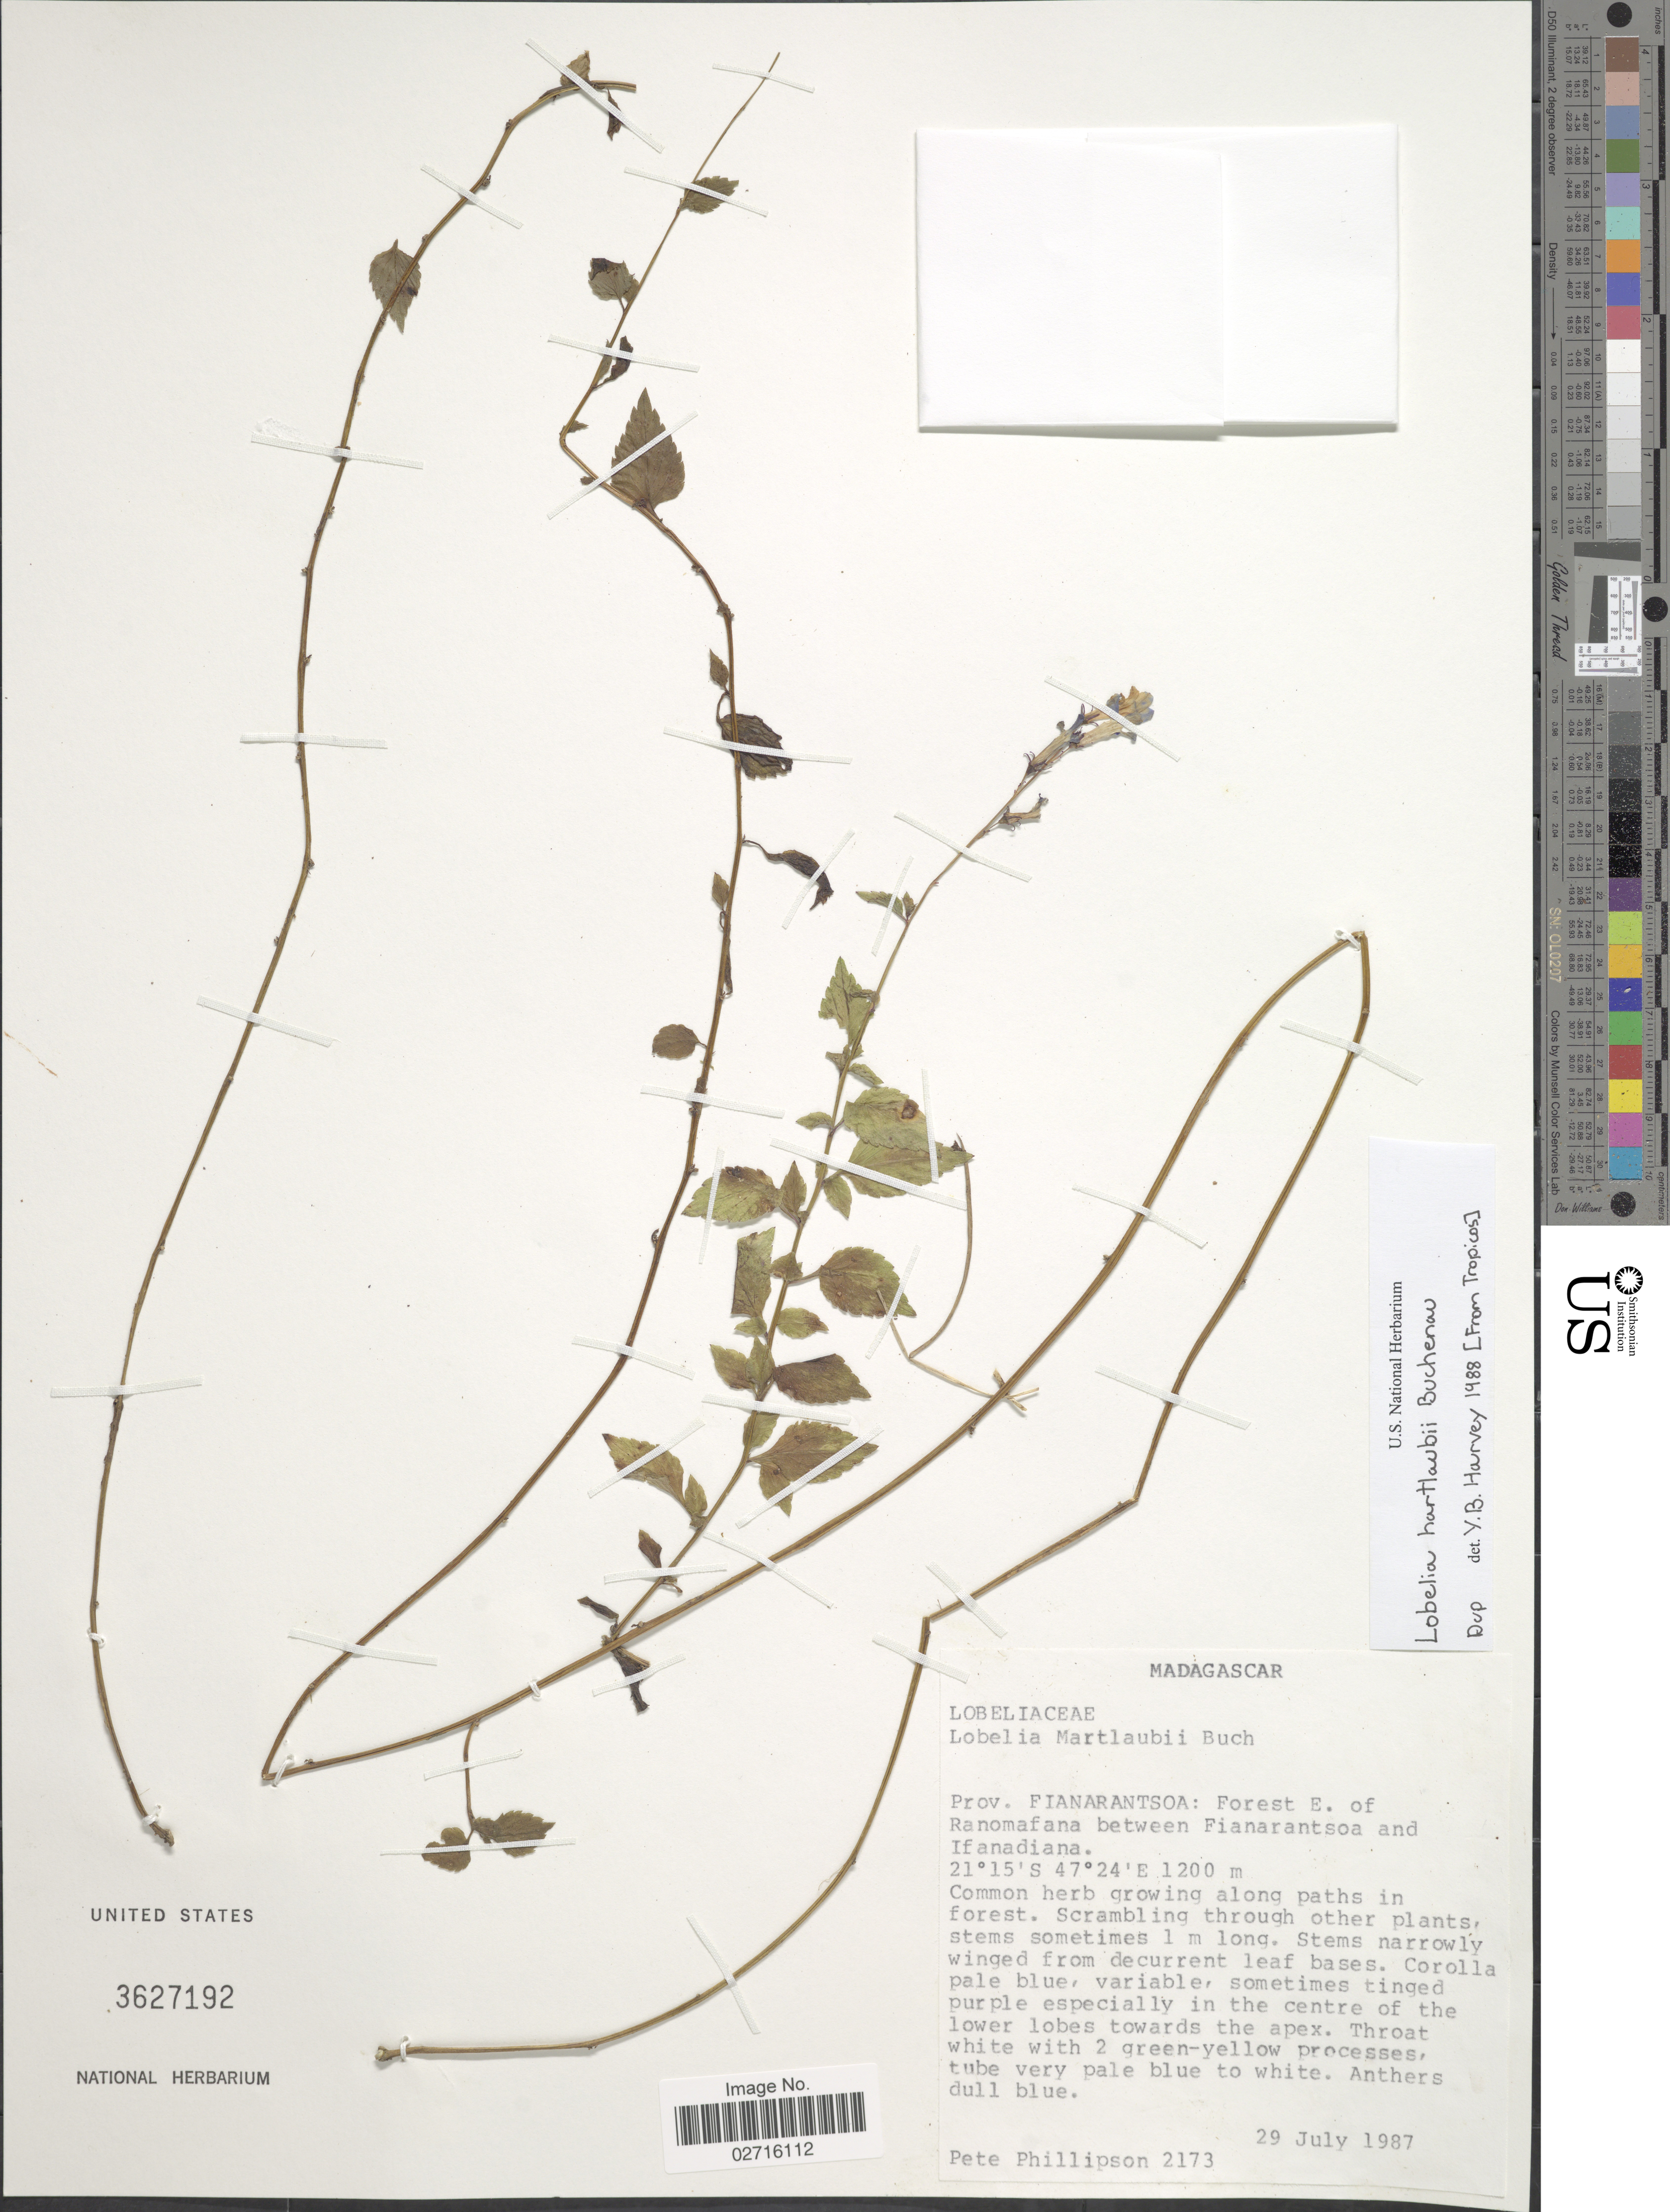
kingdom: Plantae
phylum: Tracheophyta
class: Magnoliopsida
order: Asterales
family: Campanulaceae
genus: Lobelia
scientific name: Lobelia hartlaubii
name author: Buchenau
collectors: P. B. Phillipson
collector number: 2173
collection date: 1987-07-29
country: Madagascar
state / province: Haute Matsiatra / Vatovavy Fitovinany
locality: Forest E of Ranomafana between Fianarantsoa and Ifanadiana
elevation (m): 1200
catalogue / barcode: US 3627192